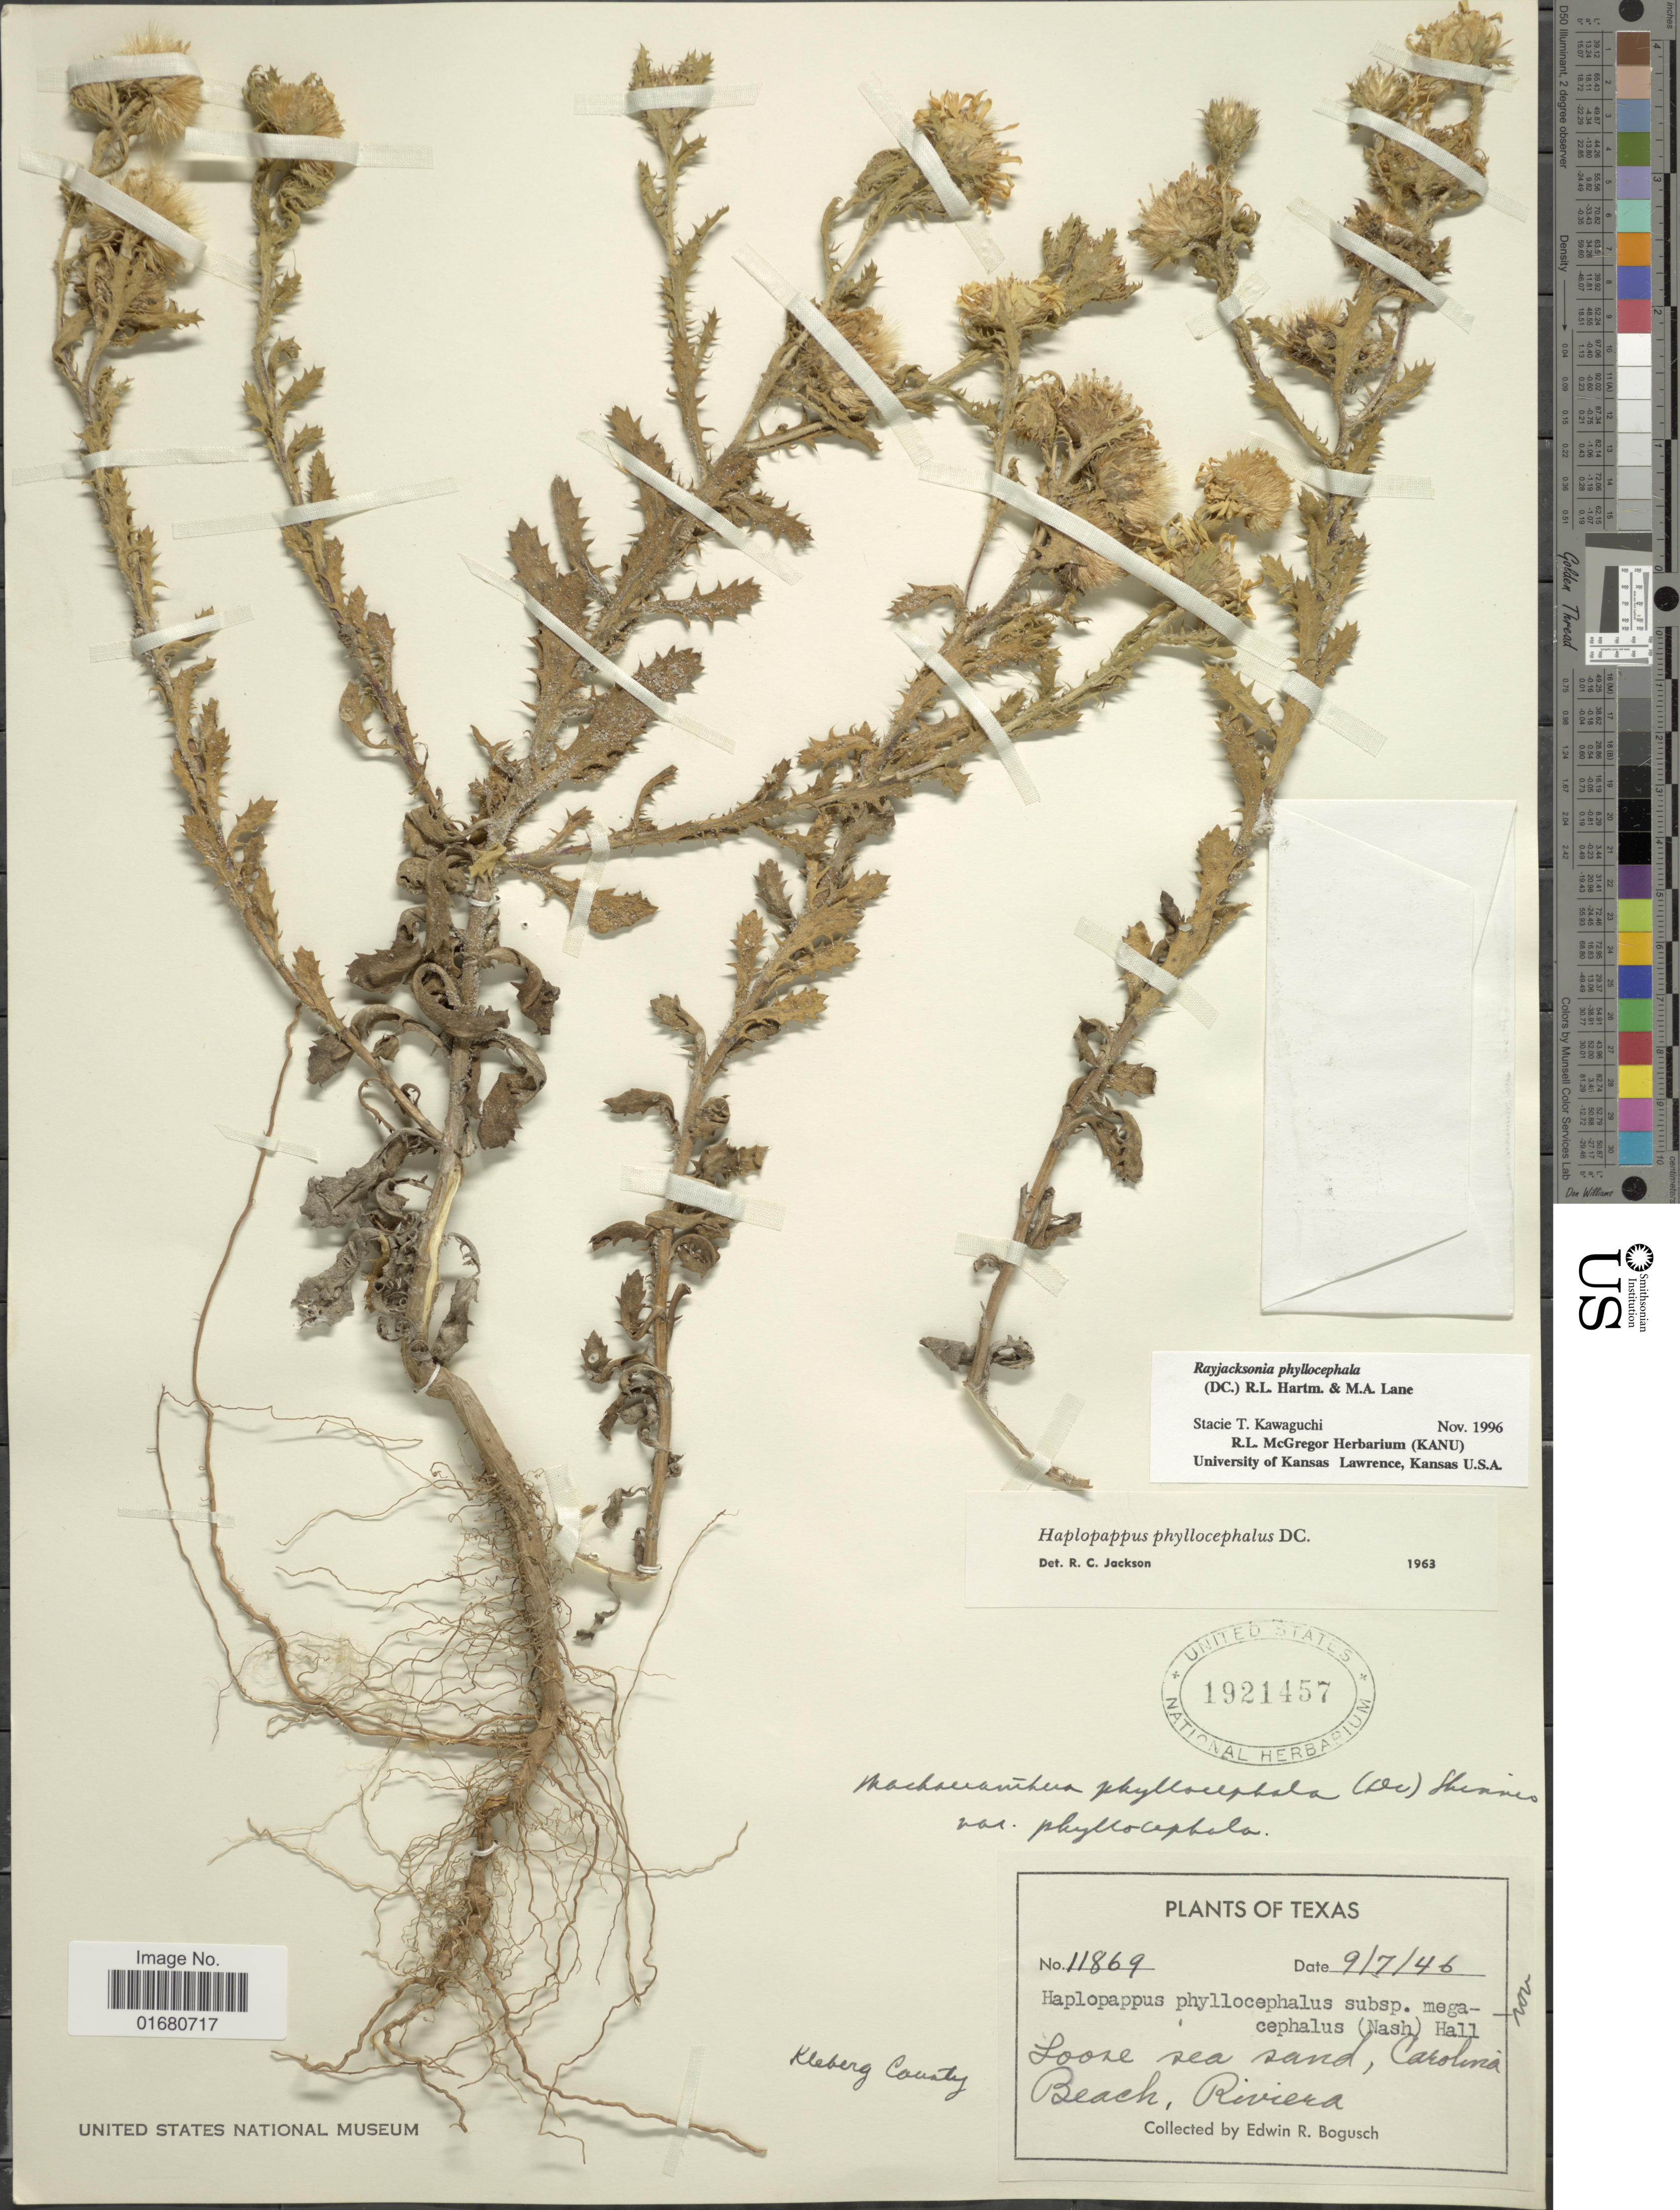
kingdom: Plantae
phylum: Tracheophyta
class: Magnoliopsida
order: Asterales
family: Asteraceae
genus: Rayjacksonia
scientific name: Rayjacksonia phyllocephala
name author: (DC.) R.L. Hartm. & M.A. Lane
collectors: E. Bogusch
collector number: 11869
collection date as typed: Transcribed d/m/y: 7/9/46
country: United States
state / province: Texas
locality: Looze Sea sand, Carolina Beach, Rivera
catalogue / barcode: US 1921457